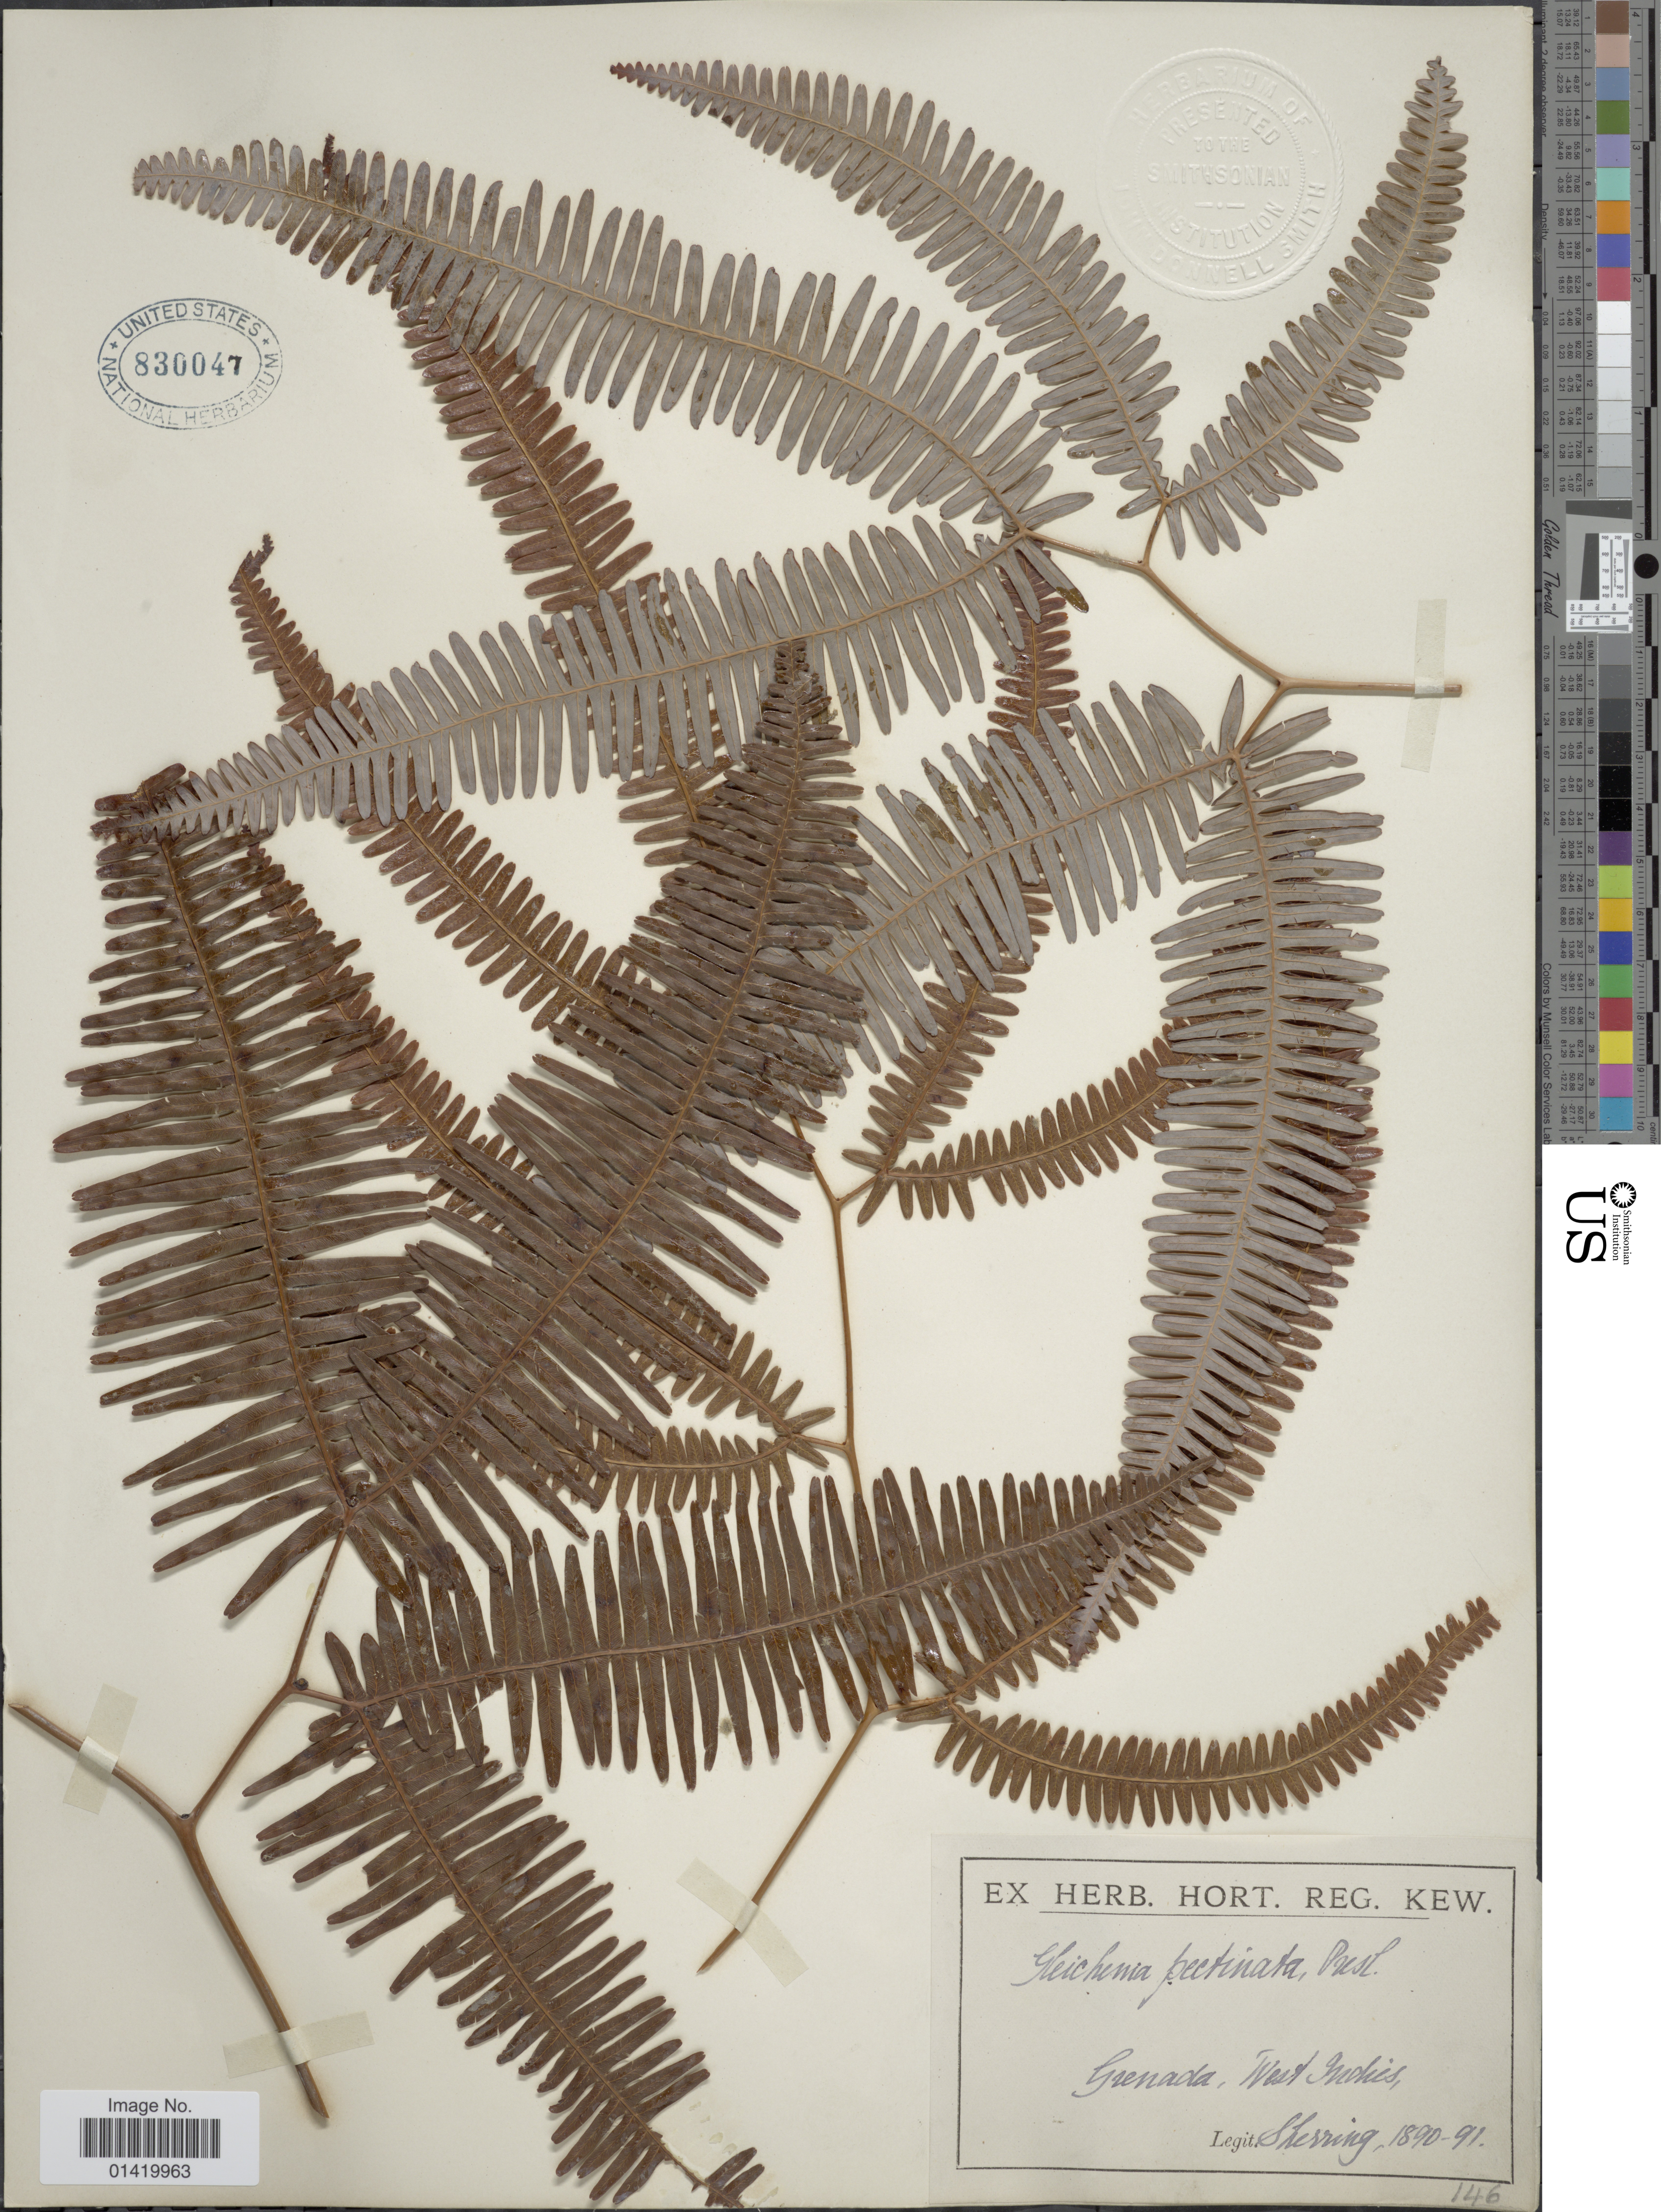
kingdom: Plantae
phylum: Tracheophyta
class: Polypodiopsida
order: Gleicheniales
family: Gleicheniaceae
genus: Gleichenella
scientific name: Gleichenella pectinata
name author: (Willd.) Ching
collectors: R. Sherring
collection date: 1890/1891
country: Grenada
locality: West Indies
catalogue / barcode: US 830047